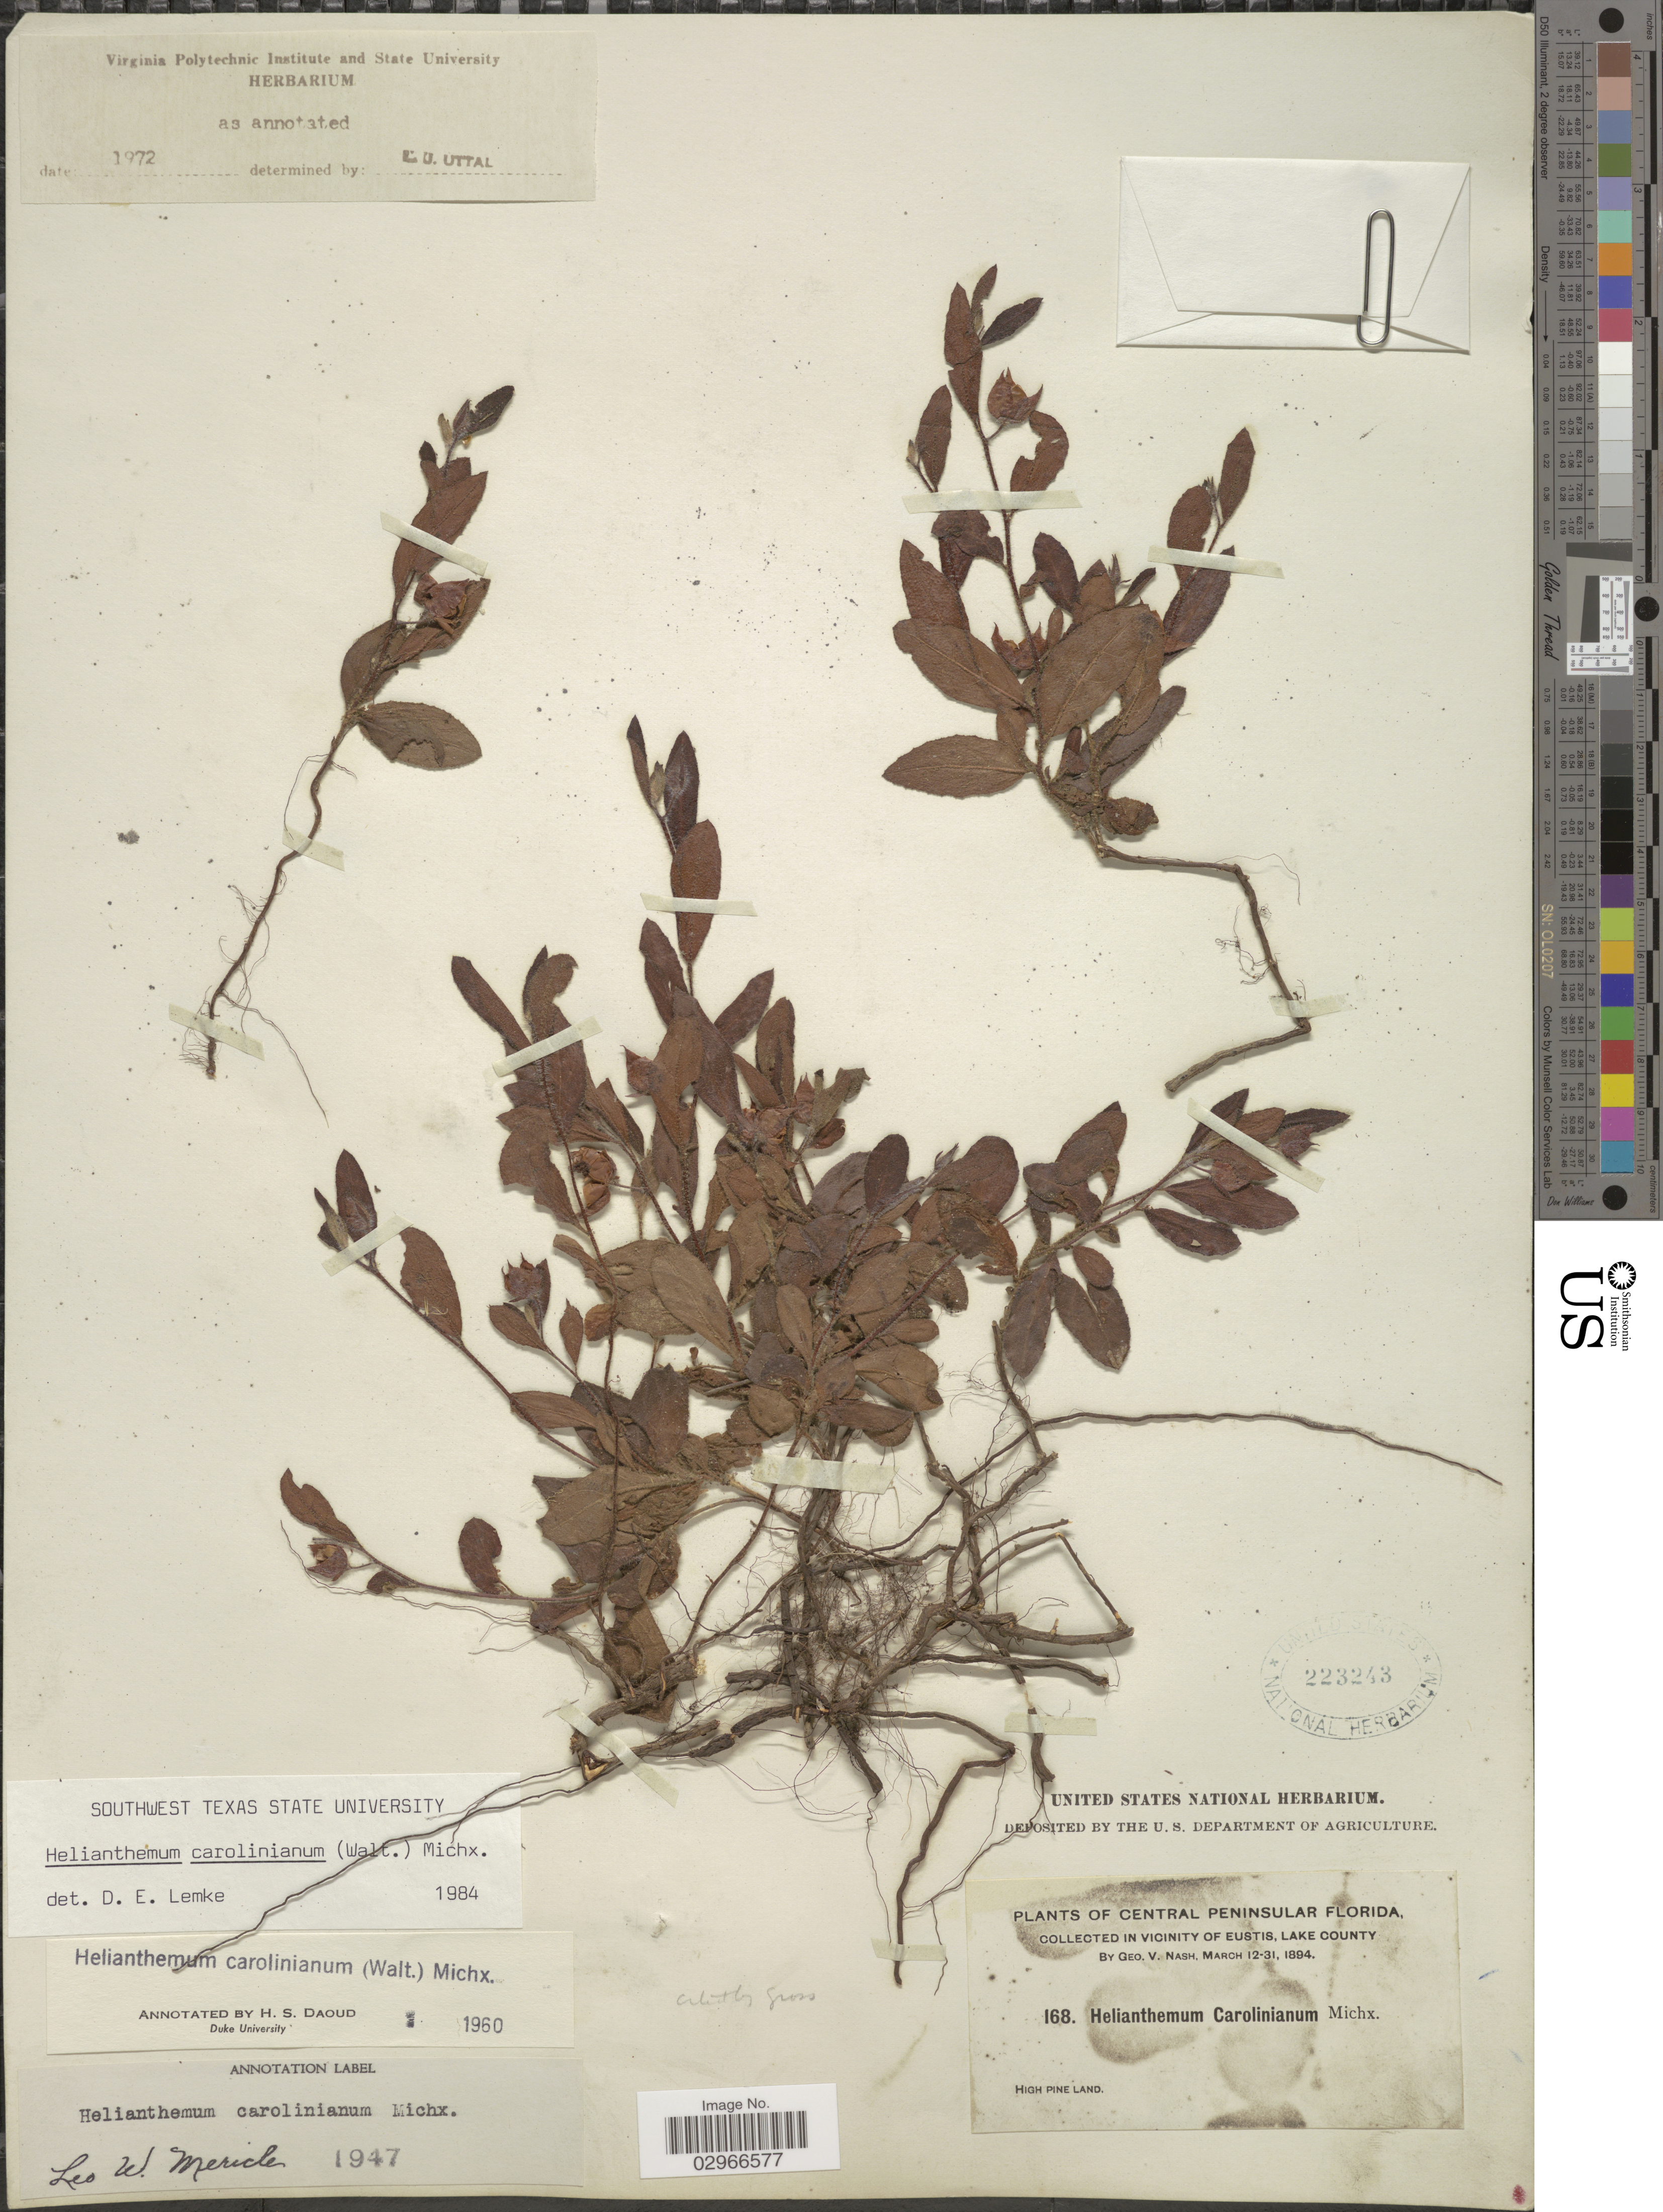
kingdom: Plantae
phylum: Tracheophyta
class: Magnoliopsida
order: Malvales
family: Cistaceae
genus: Helianthemum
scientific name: Helianthemum carolinianum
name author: (Walter) Michx.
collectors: G. V. Nash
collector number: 168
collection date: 1894-03-12/1894-03-31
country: United States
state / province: Florida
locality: Central Peninsular Florida. Vicinity of Eustis, Lake County.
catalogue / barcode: US 223243